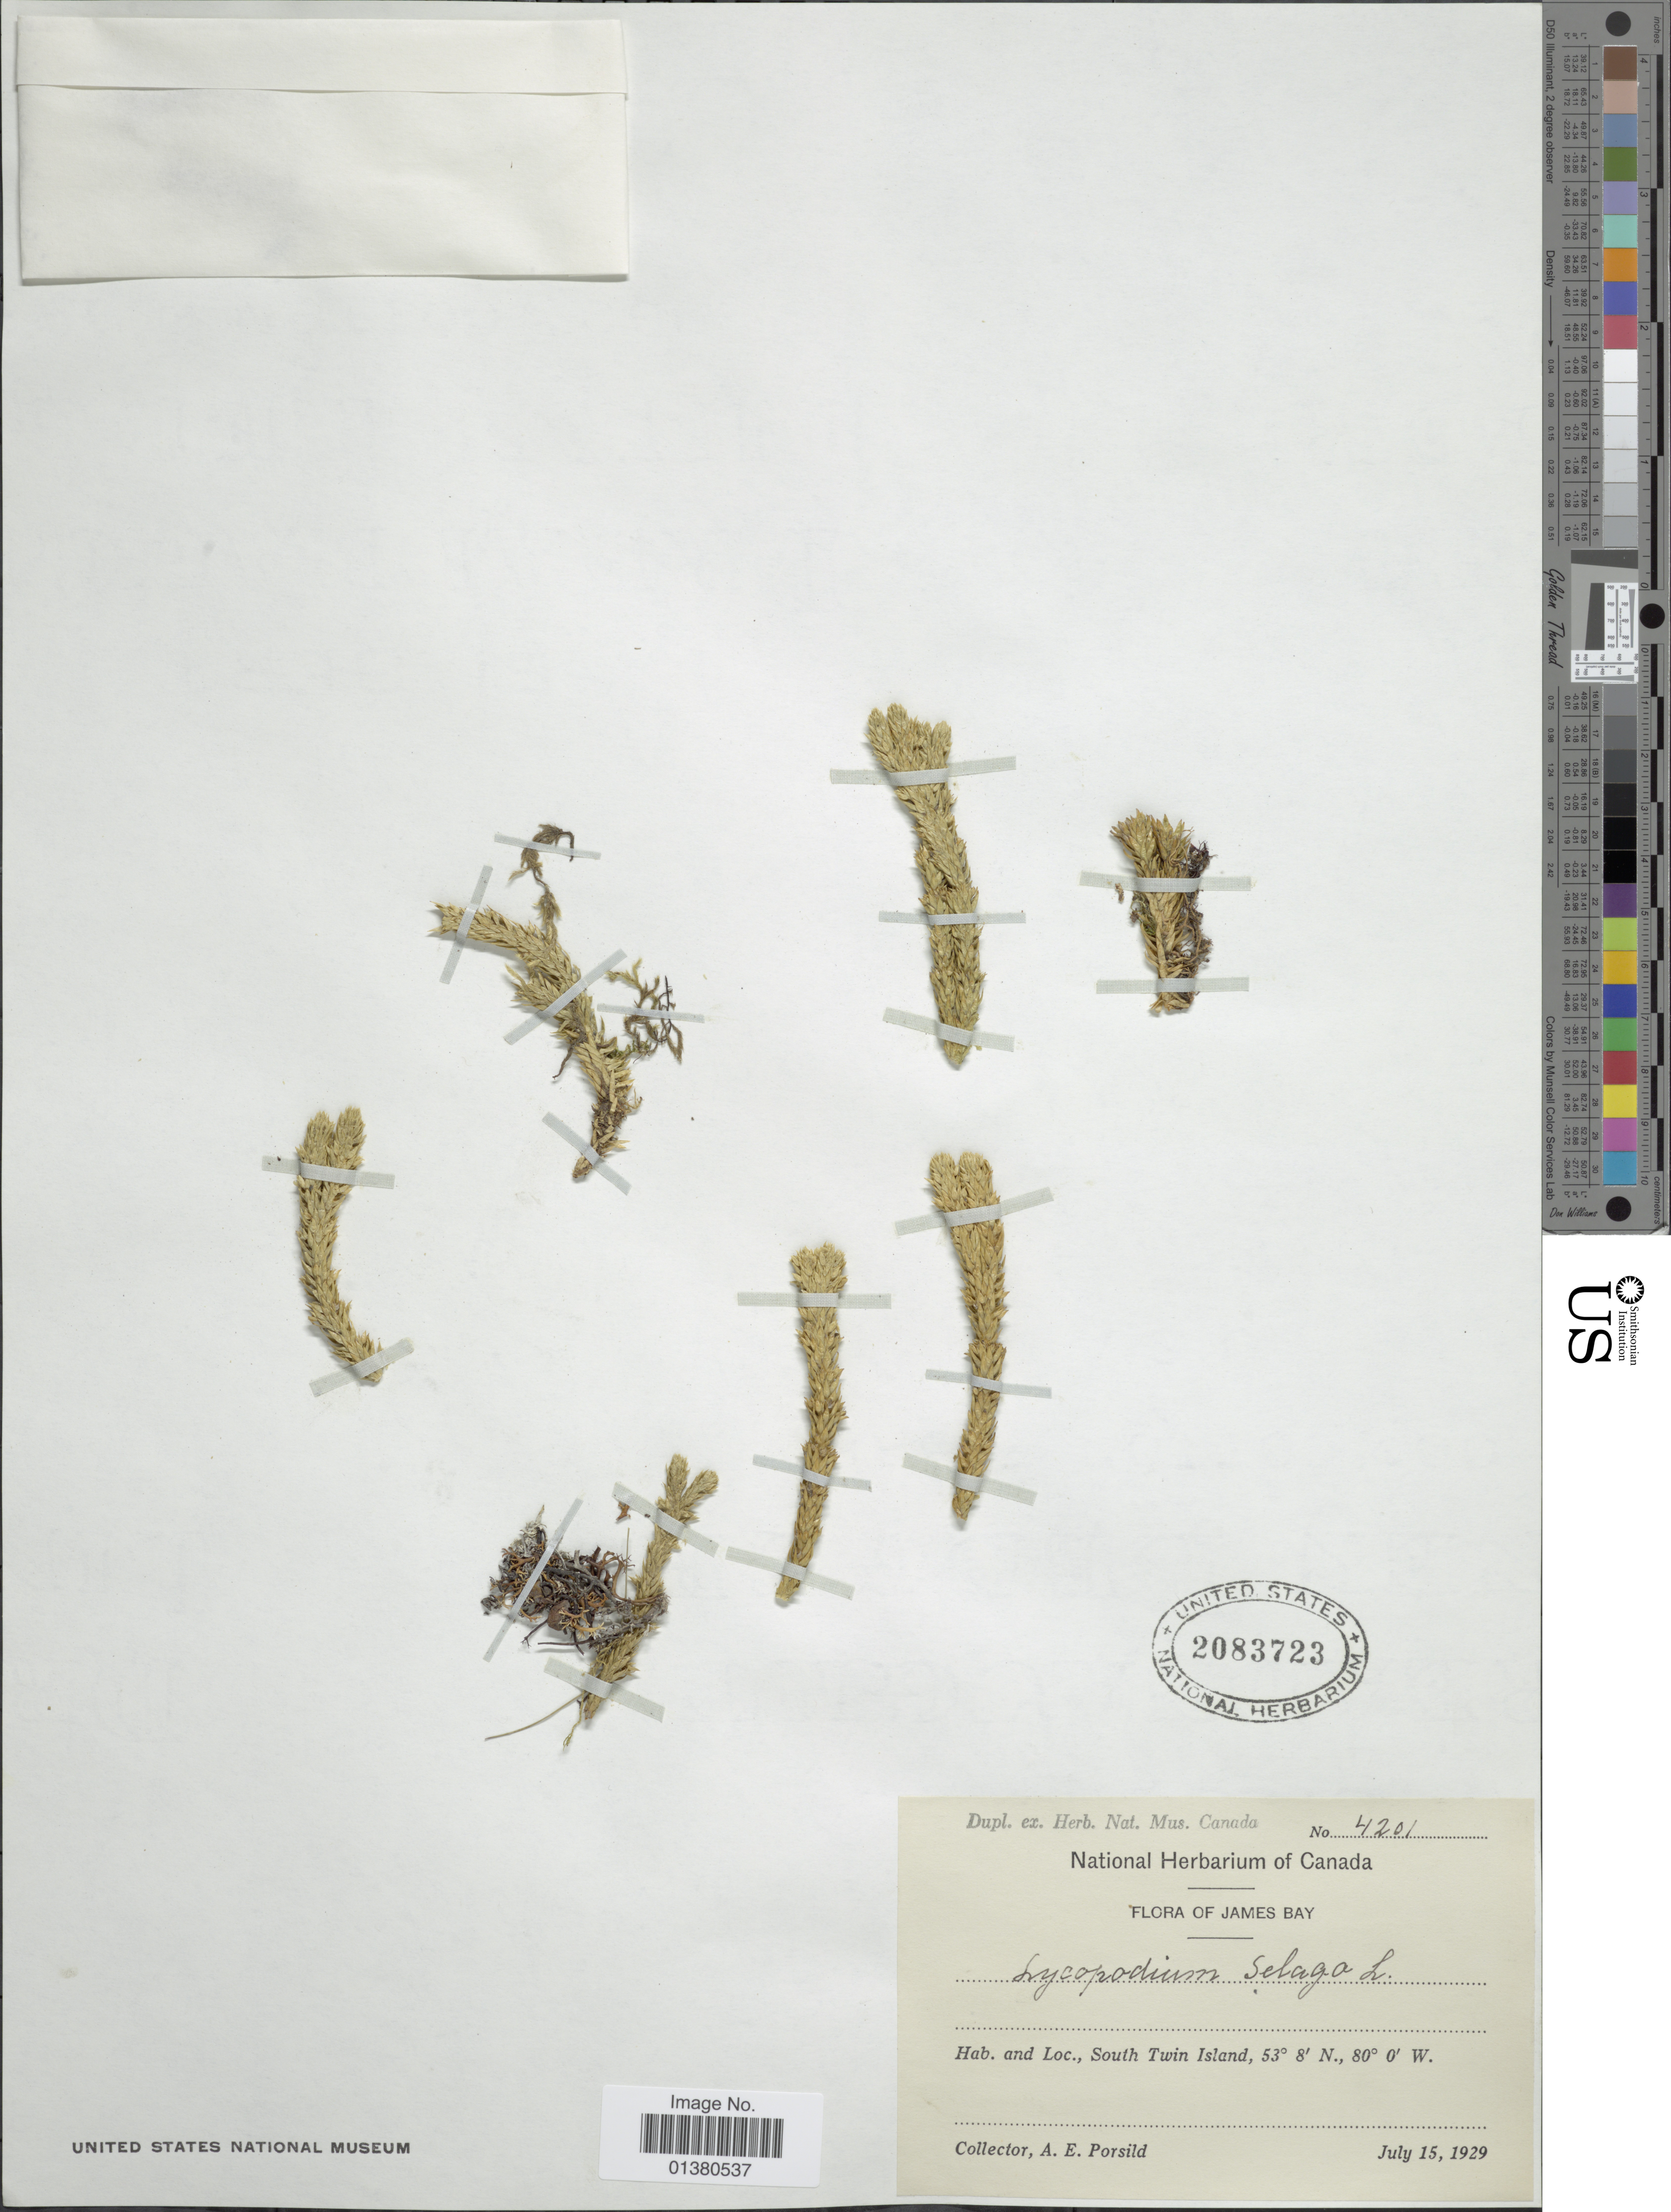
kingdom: Plantae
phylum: Tracheophyta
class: Lycopodiopsida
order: Lycopodiales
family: Lycopodiaceae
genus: Huperzia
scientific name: Huperzia selago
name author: (L.) Bernh. ex Schrank & Mart.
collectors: A. E. Porsild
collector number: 4201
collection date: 1929-07-15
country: Canada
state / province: Nunavut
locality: James Bay, South Twin Island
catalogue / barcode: US 2083723